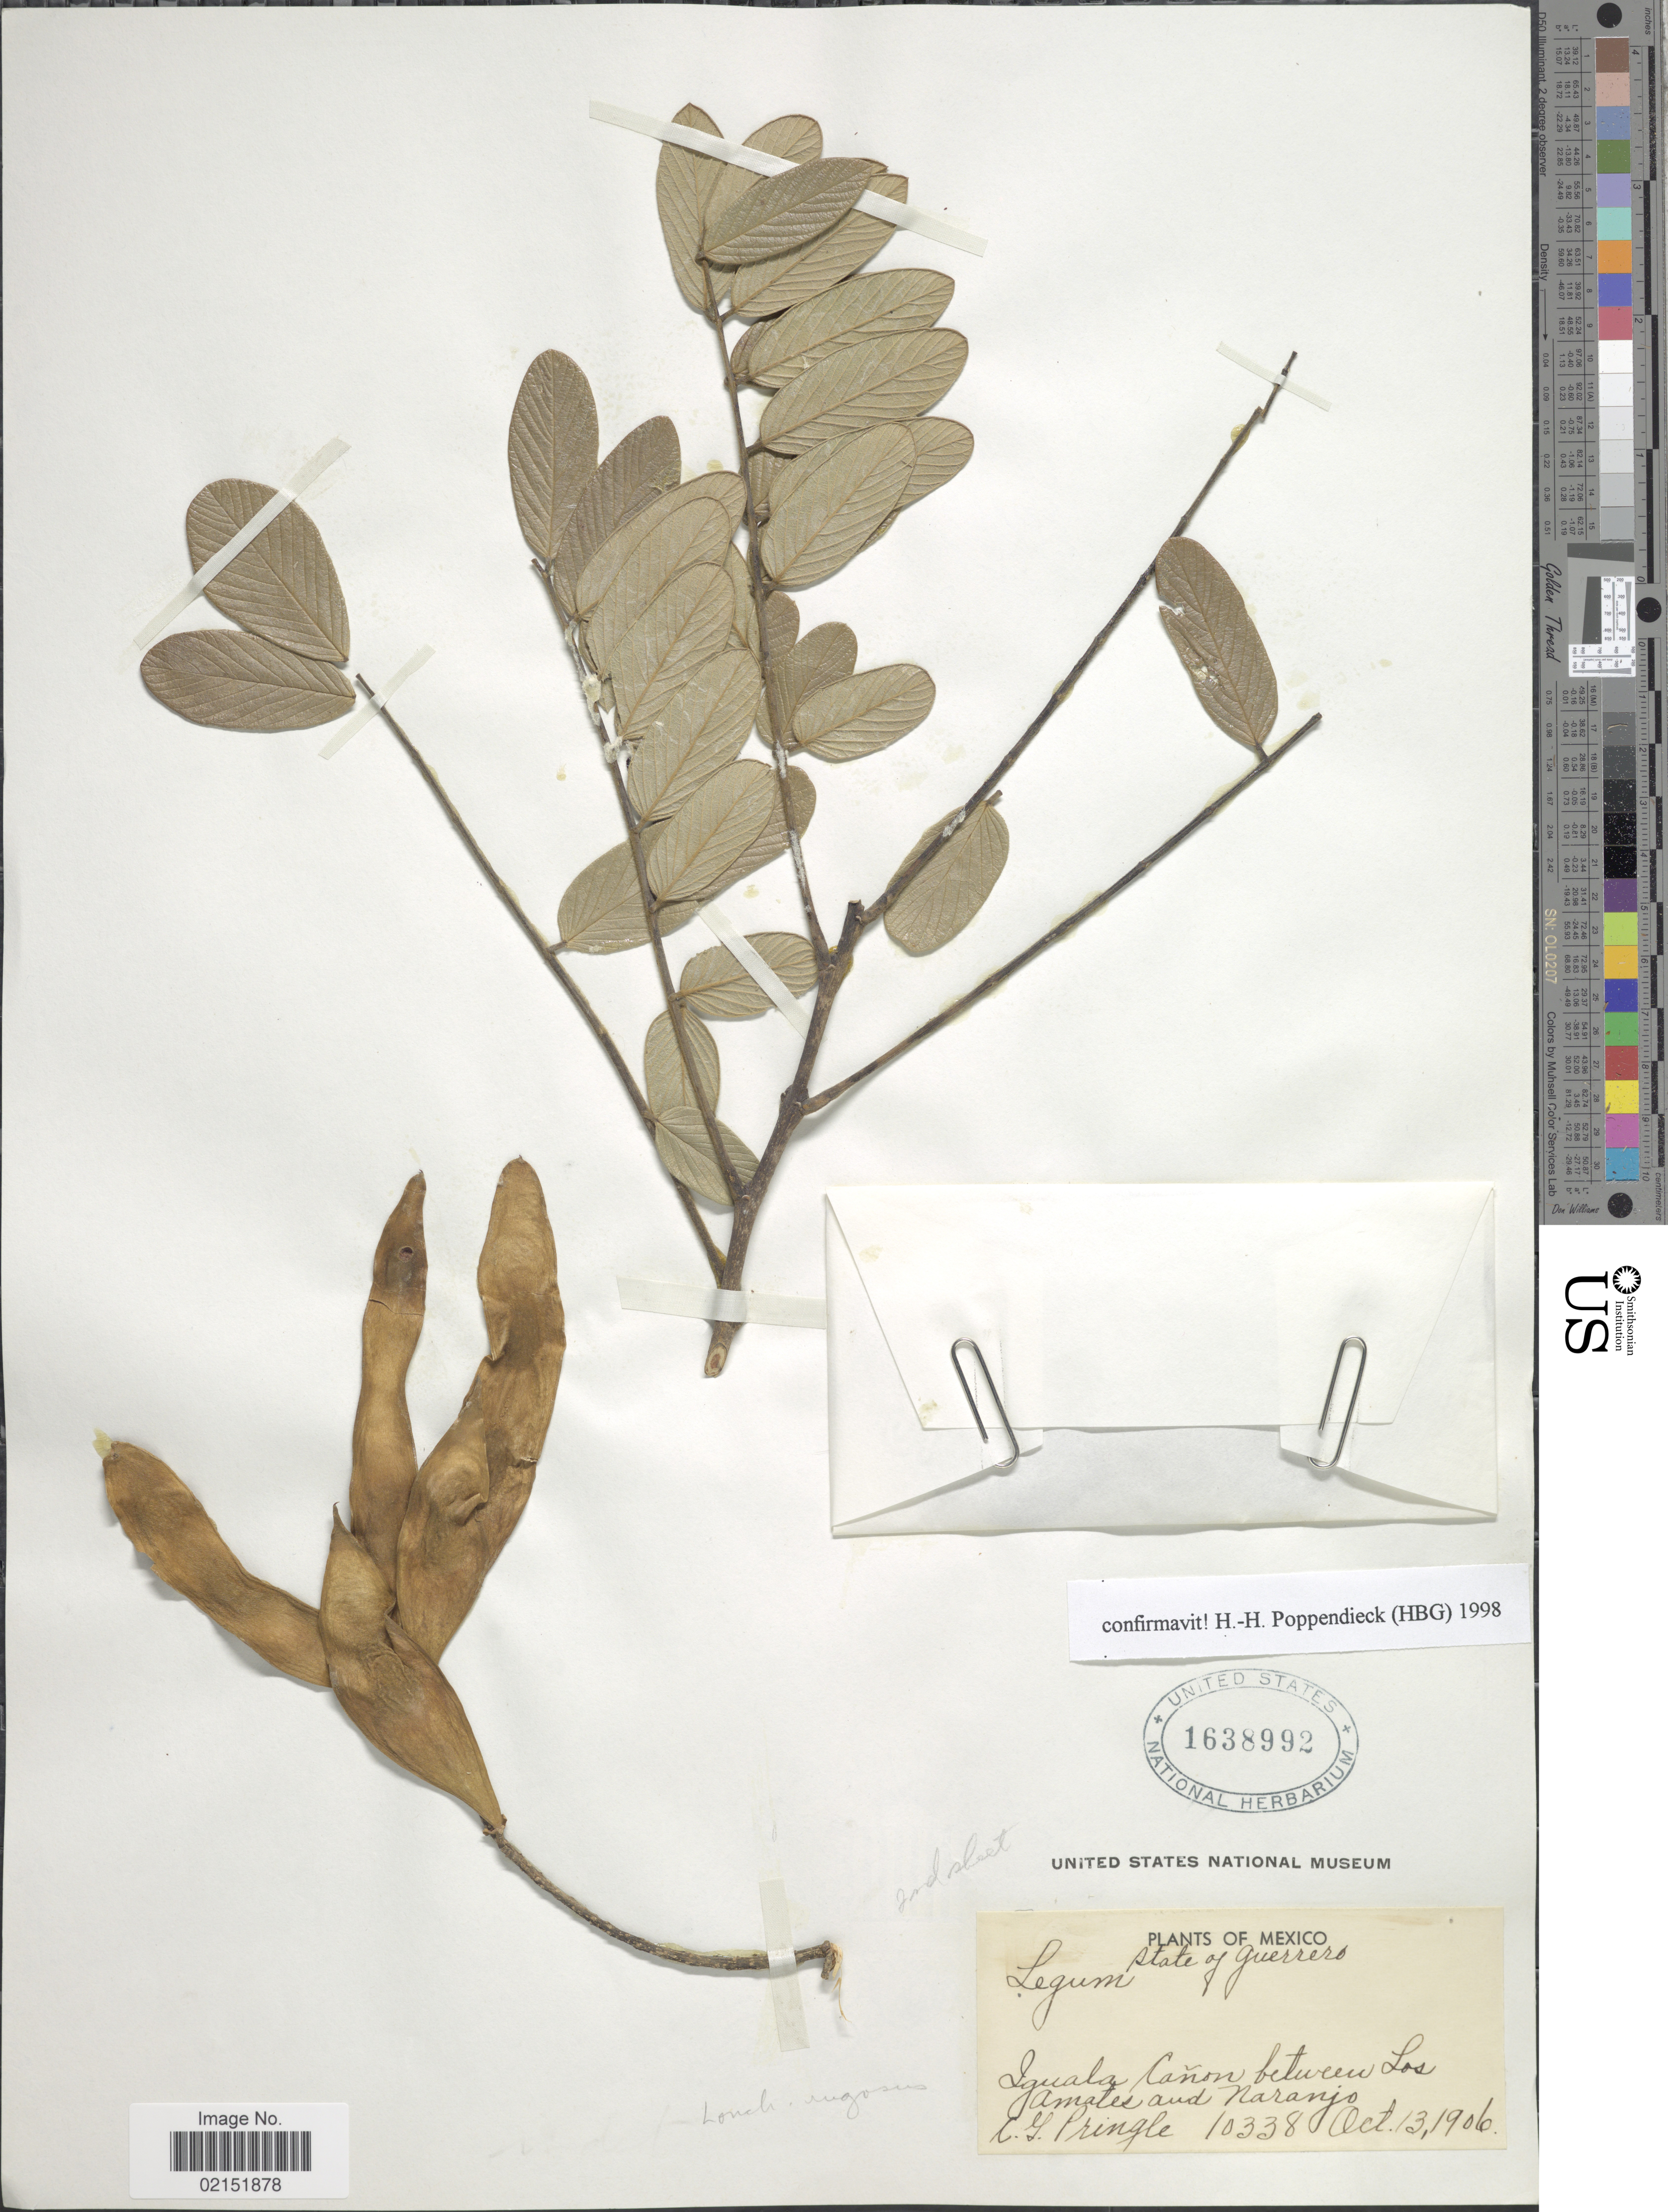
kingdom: Plantae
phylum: Tracheophyta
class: Magnoliopsida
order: Fabales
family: Fabaceae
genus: Lonchocarpus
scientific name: Lonchocarpus rugosus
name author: Benth.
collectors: C. G. Pringle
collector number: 10338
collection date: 1906-10-13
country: Mexico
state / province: Guerrero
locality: Iguala Canon between Los Amates and Naranjo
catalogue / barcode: US 1638992